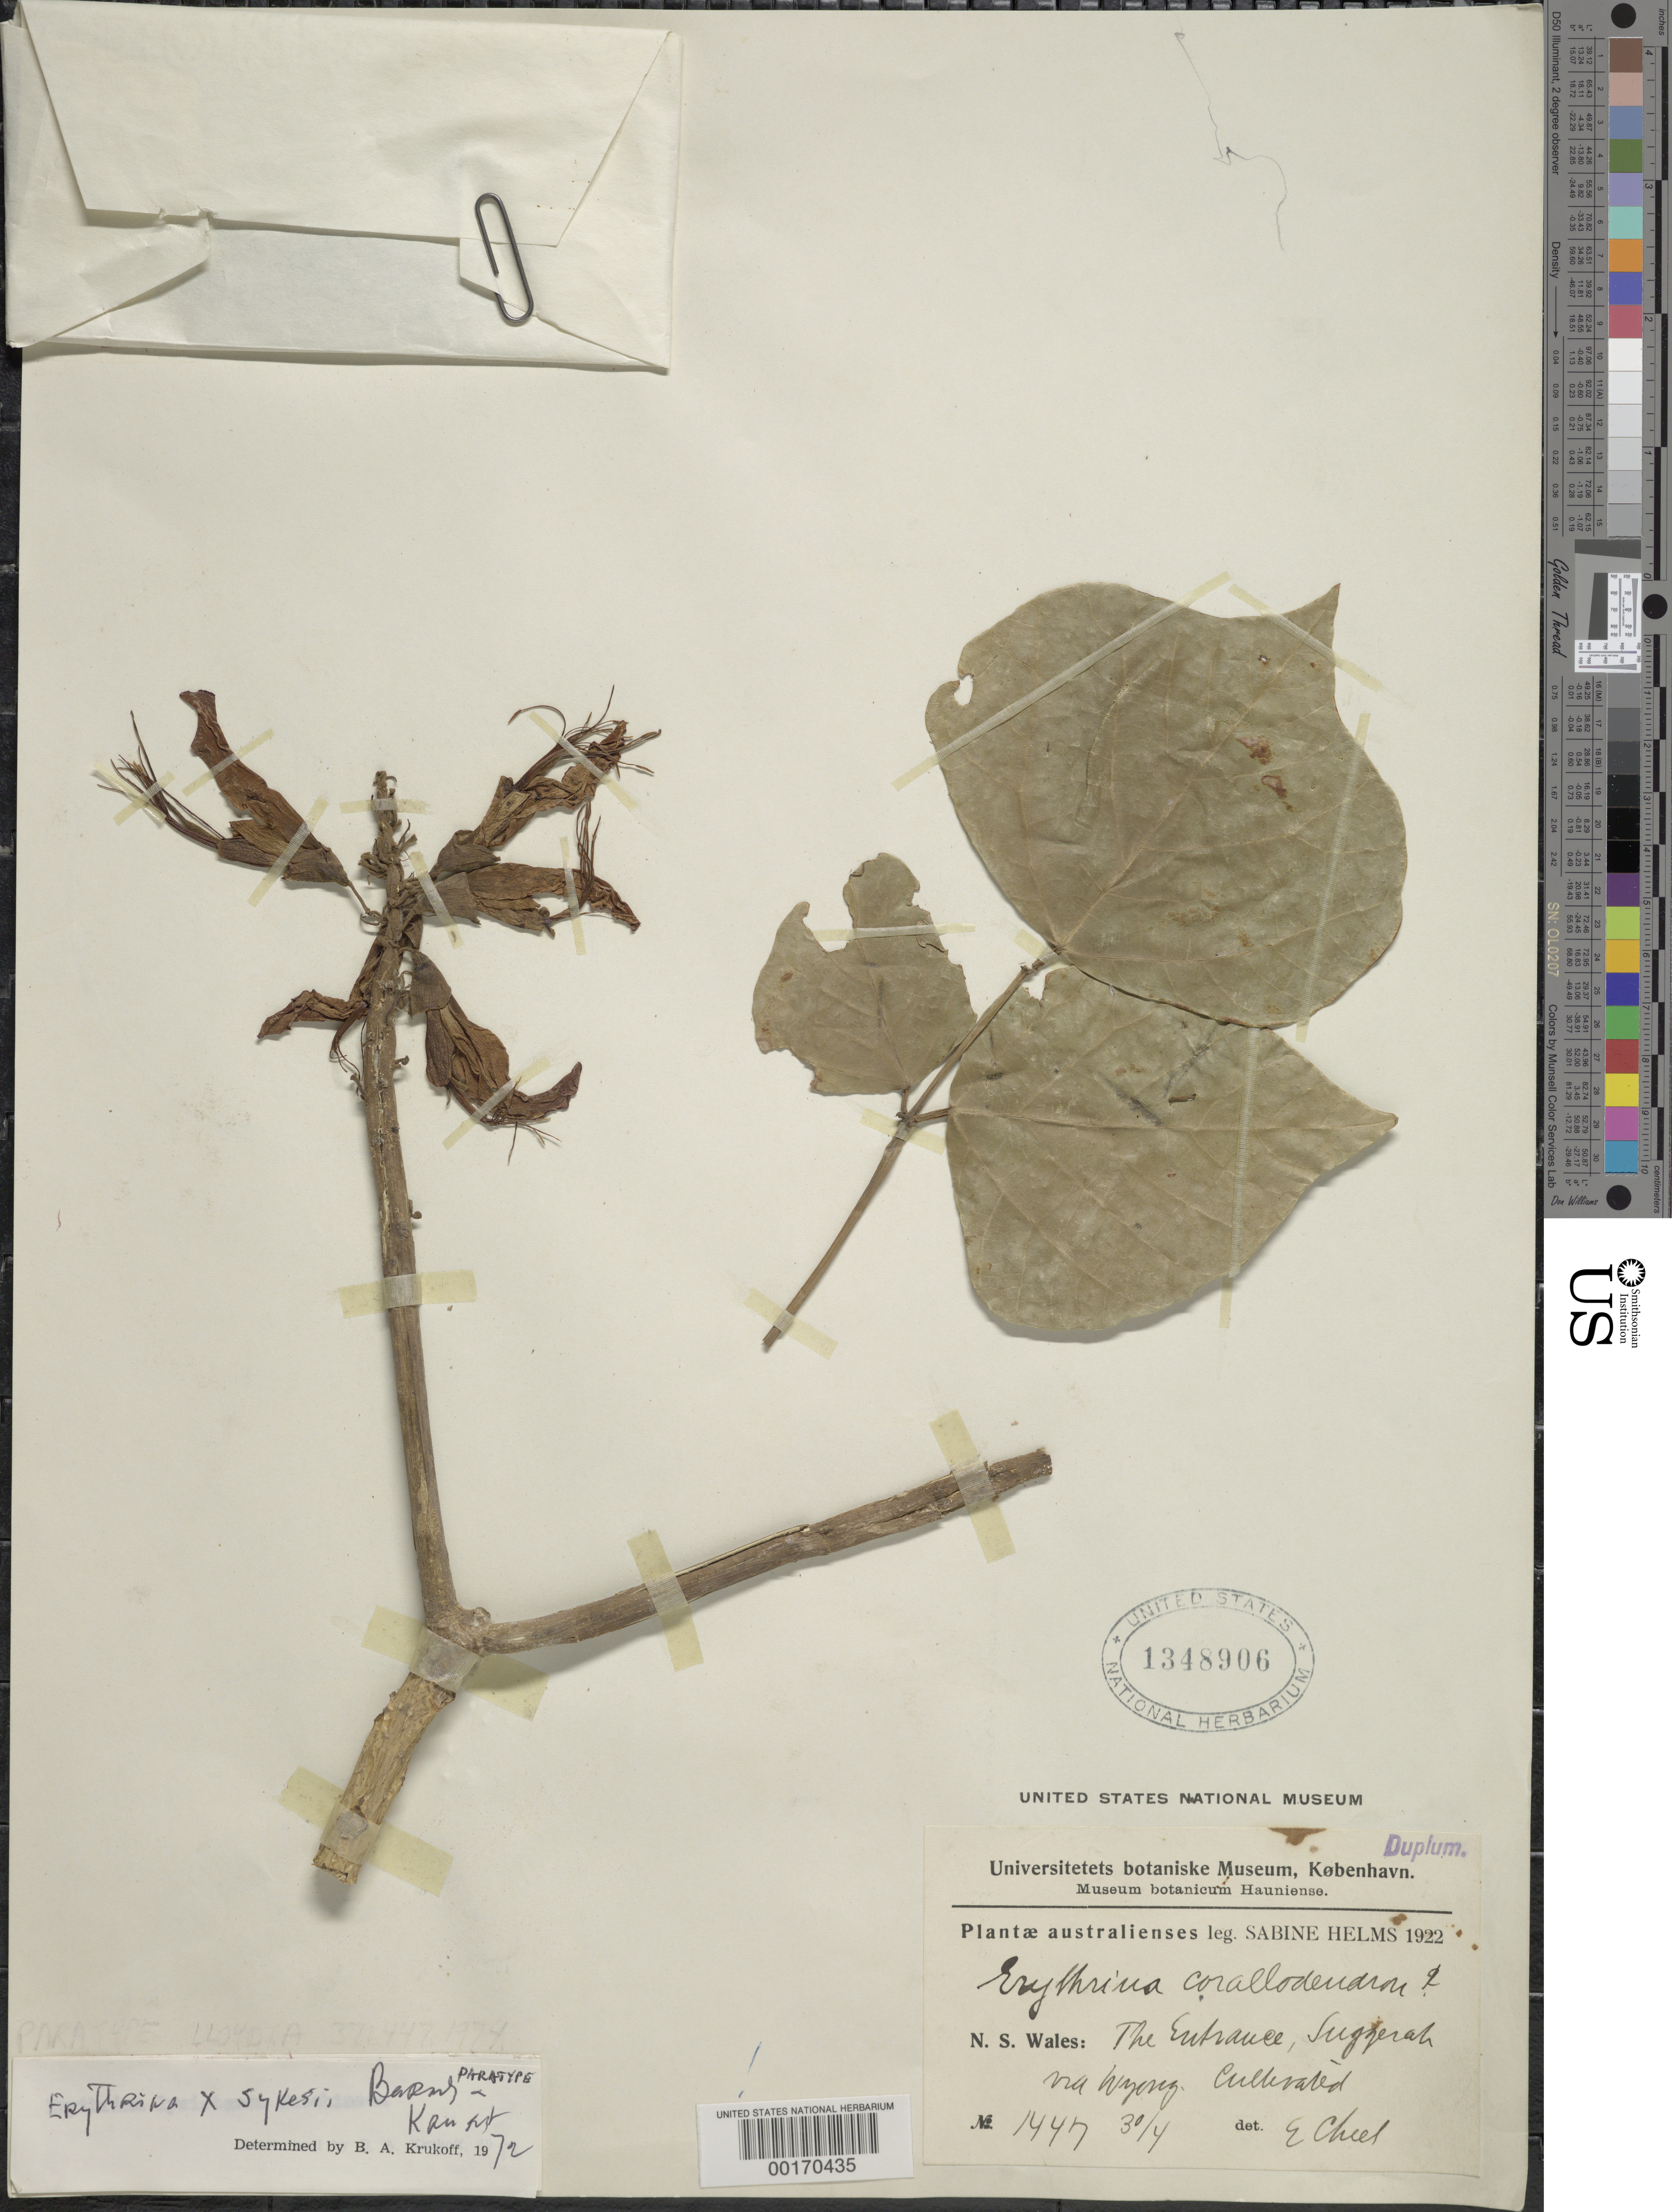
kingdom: Plantae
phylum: Tracheophyta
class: Magnoliopsida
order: Fabales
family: Fabaceae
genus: Erythrina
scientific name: Erythrina x sykesii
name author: Barneby & Krukoff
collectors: S. Helms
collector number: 1447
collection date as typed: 20 Apr 1922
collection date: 1922-04-20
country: Australia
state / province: New South Wales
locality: Eutrause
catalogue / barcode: US 1348906